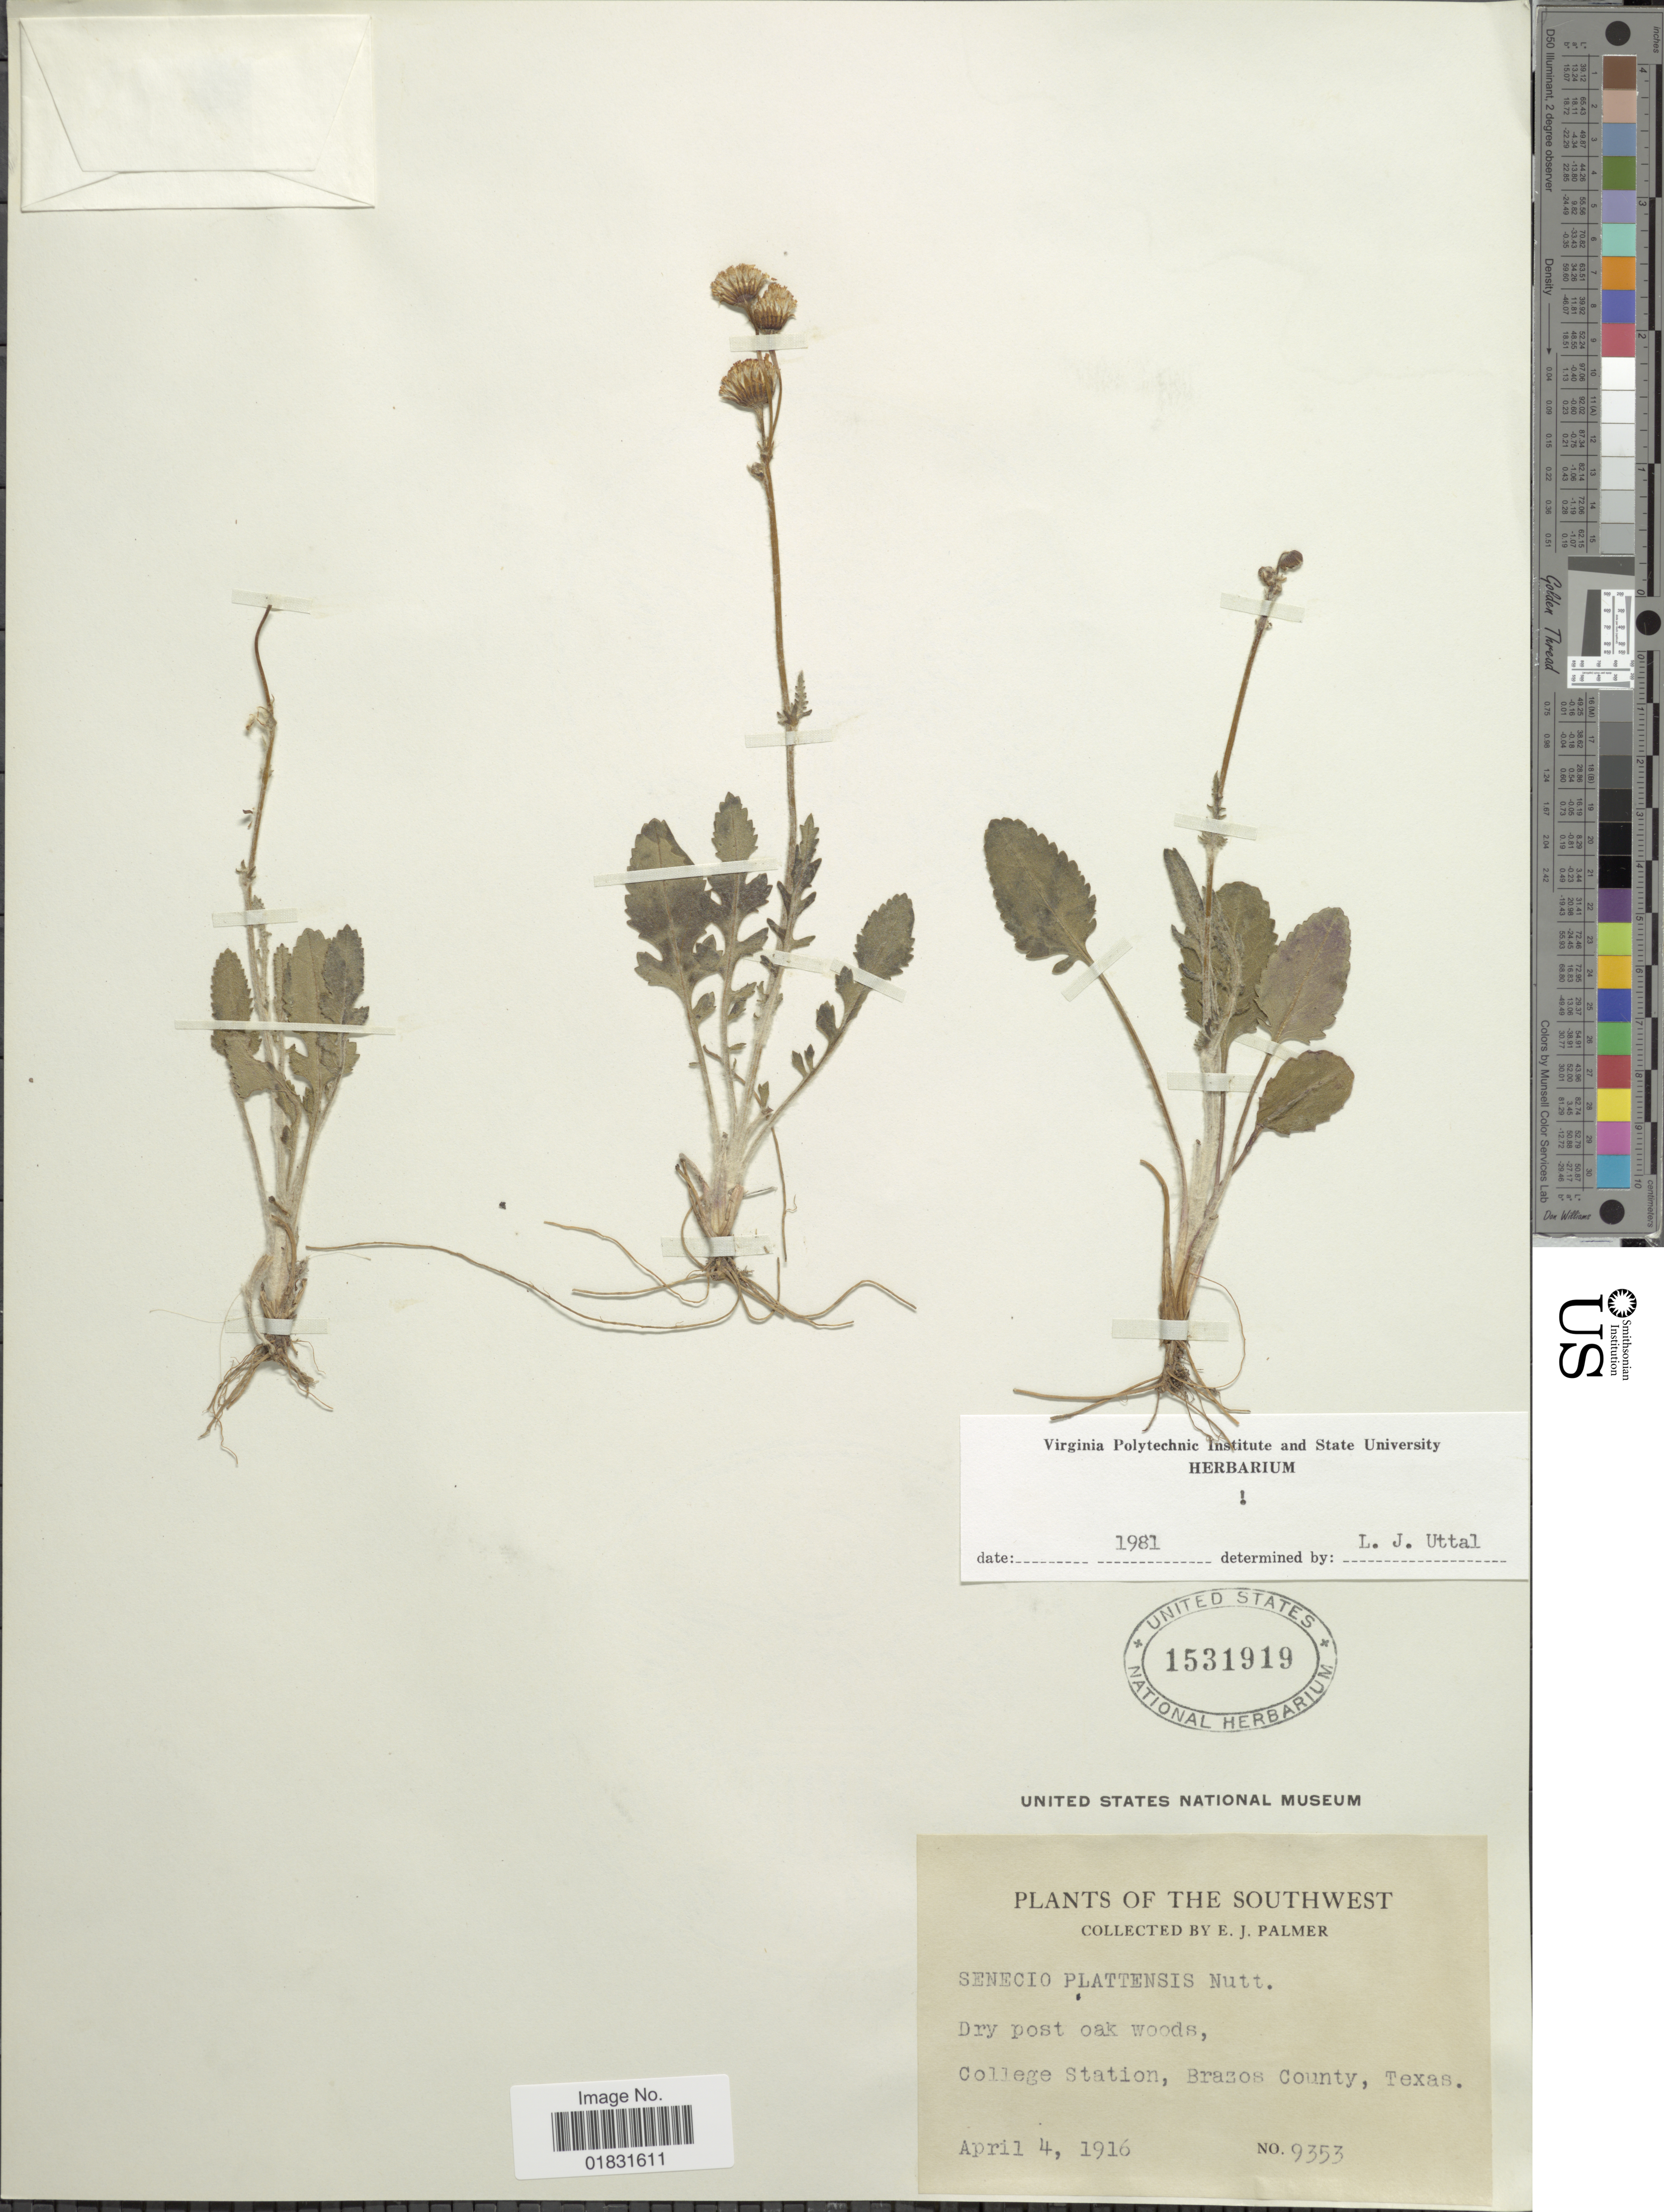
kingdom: Plantae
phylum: Tracheophyta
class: Magnoliopsida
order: Asterales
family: Asteraceae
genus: Packera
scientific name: Packera plattensis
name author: W.A. Weber & Á. Löve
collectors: E. J. Palmer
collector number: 9353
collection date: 1916-04-04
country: United States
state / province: Texas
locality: The Southwest, Dry post oak woods, College Station, Brazos County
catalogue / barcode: US 1531919